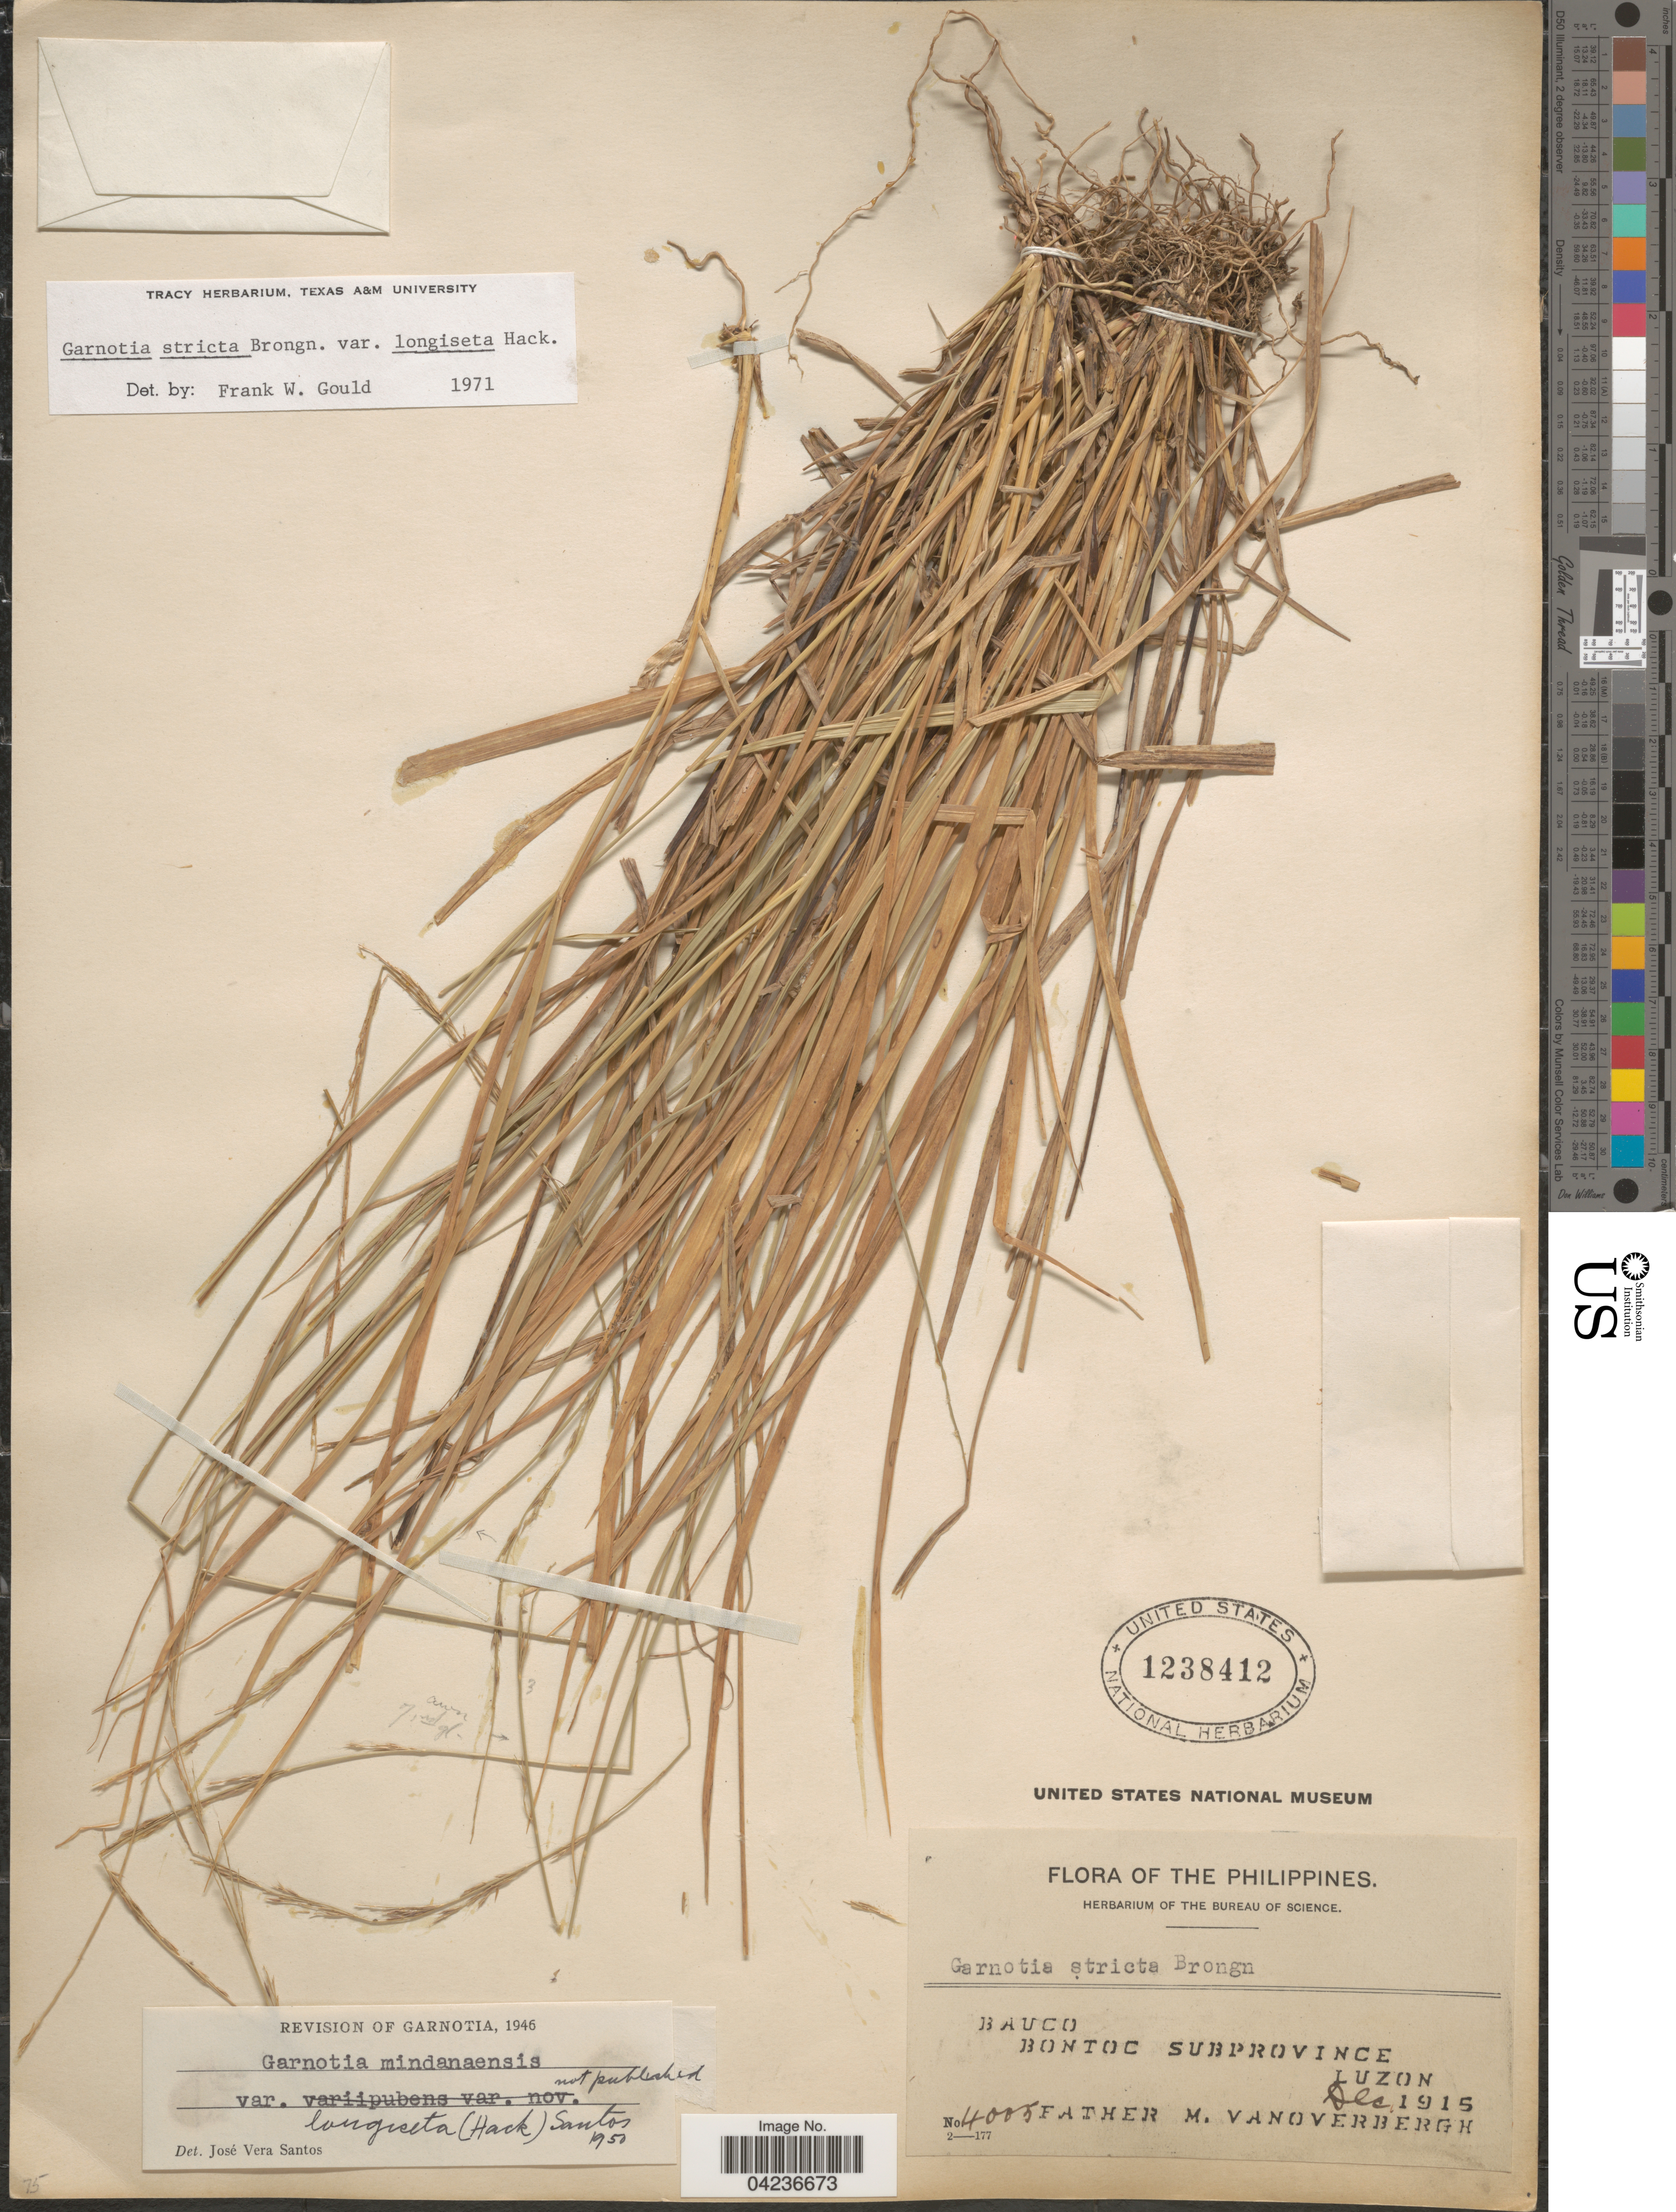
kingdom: Plantae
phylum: Tracheophyta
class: Liliopsida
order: Poales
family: Poaceae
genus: Garnotia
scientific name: Garnotia stricta var. longiseta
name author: Hack. in Kneuck.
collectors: F. Vanoverbergh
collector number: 4005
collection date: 1915-12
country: Philippines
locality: Bauco. Bontoc Subprovince. Luzon.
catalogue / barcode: US 1238412